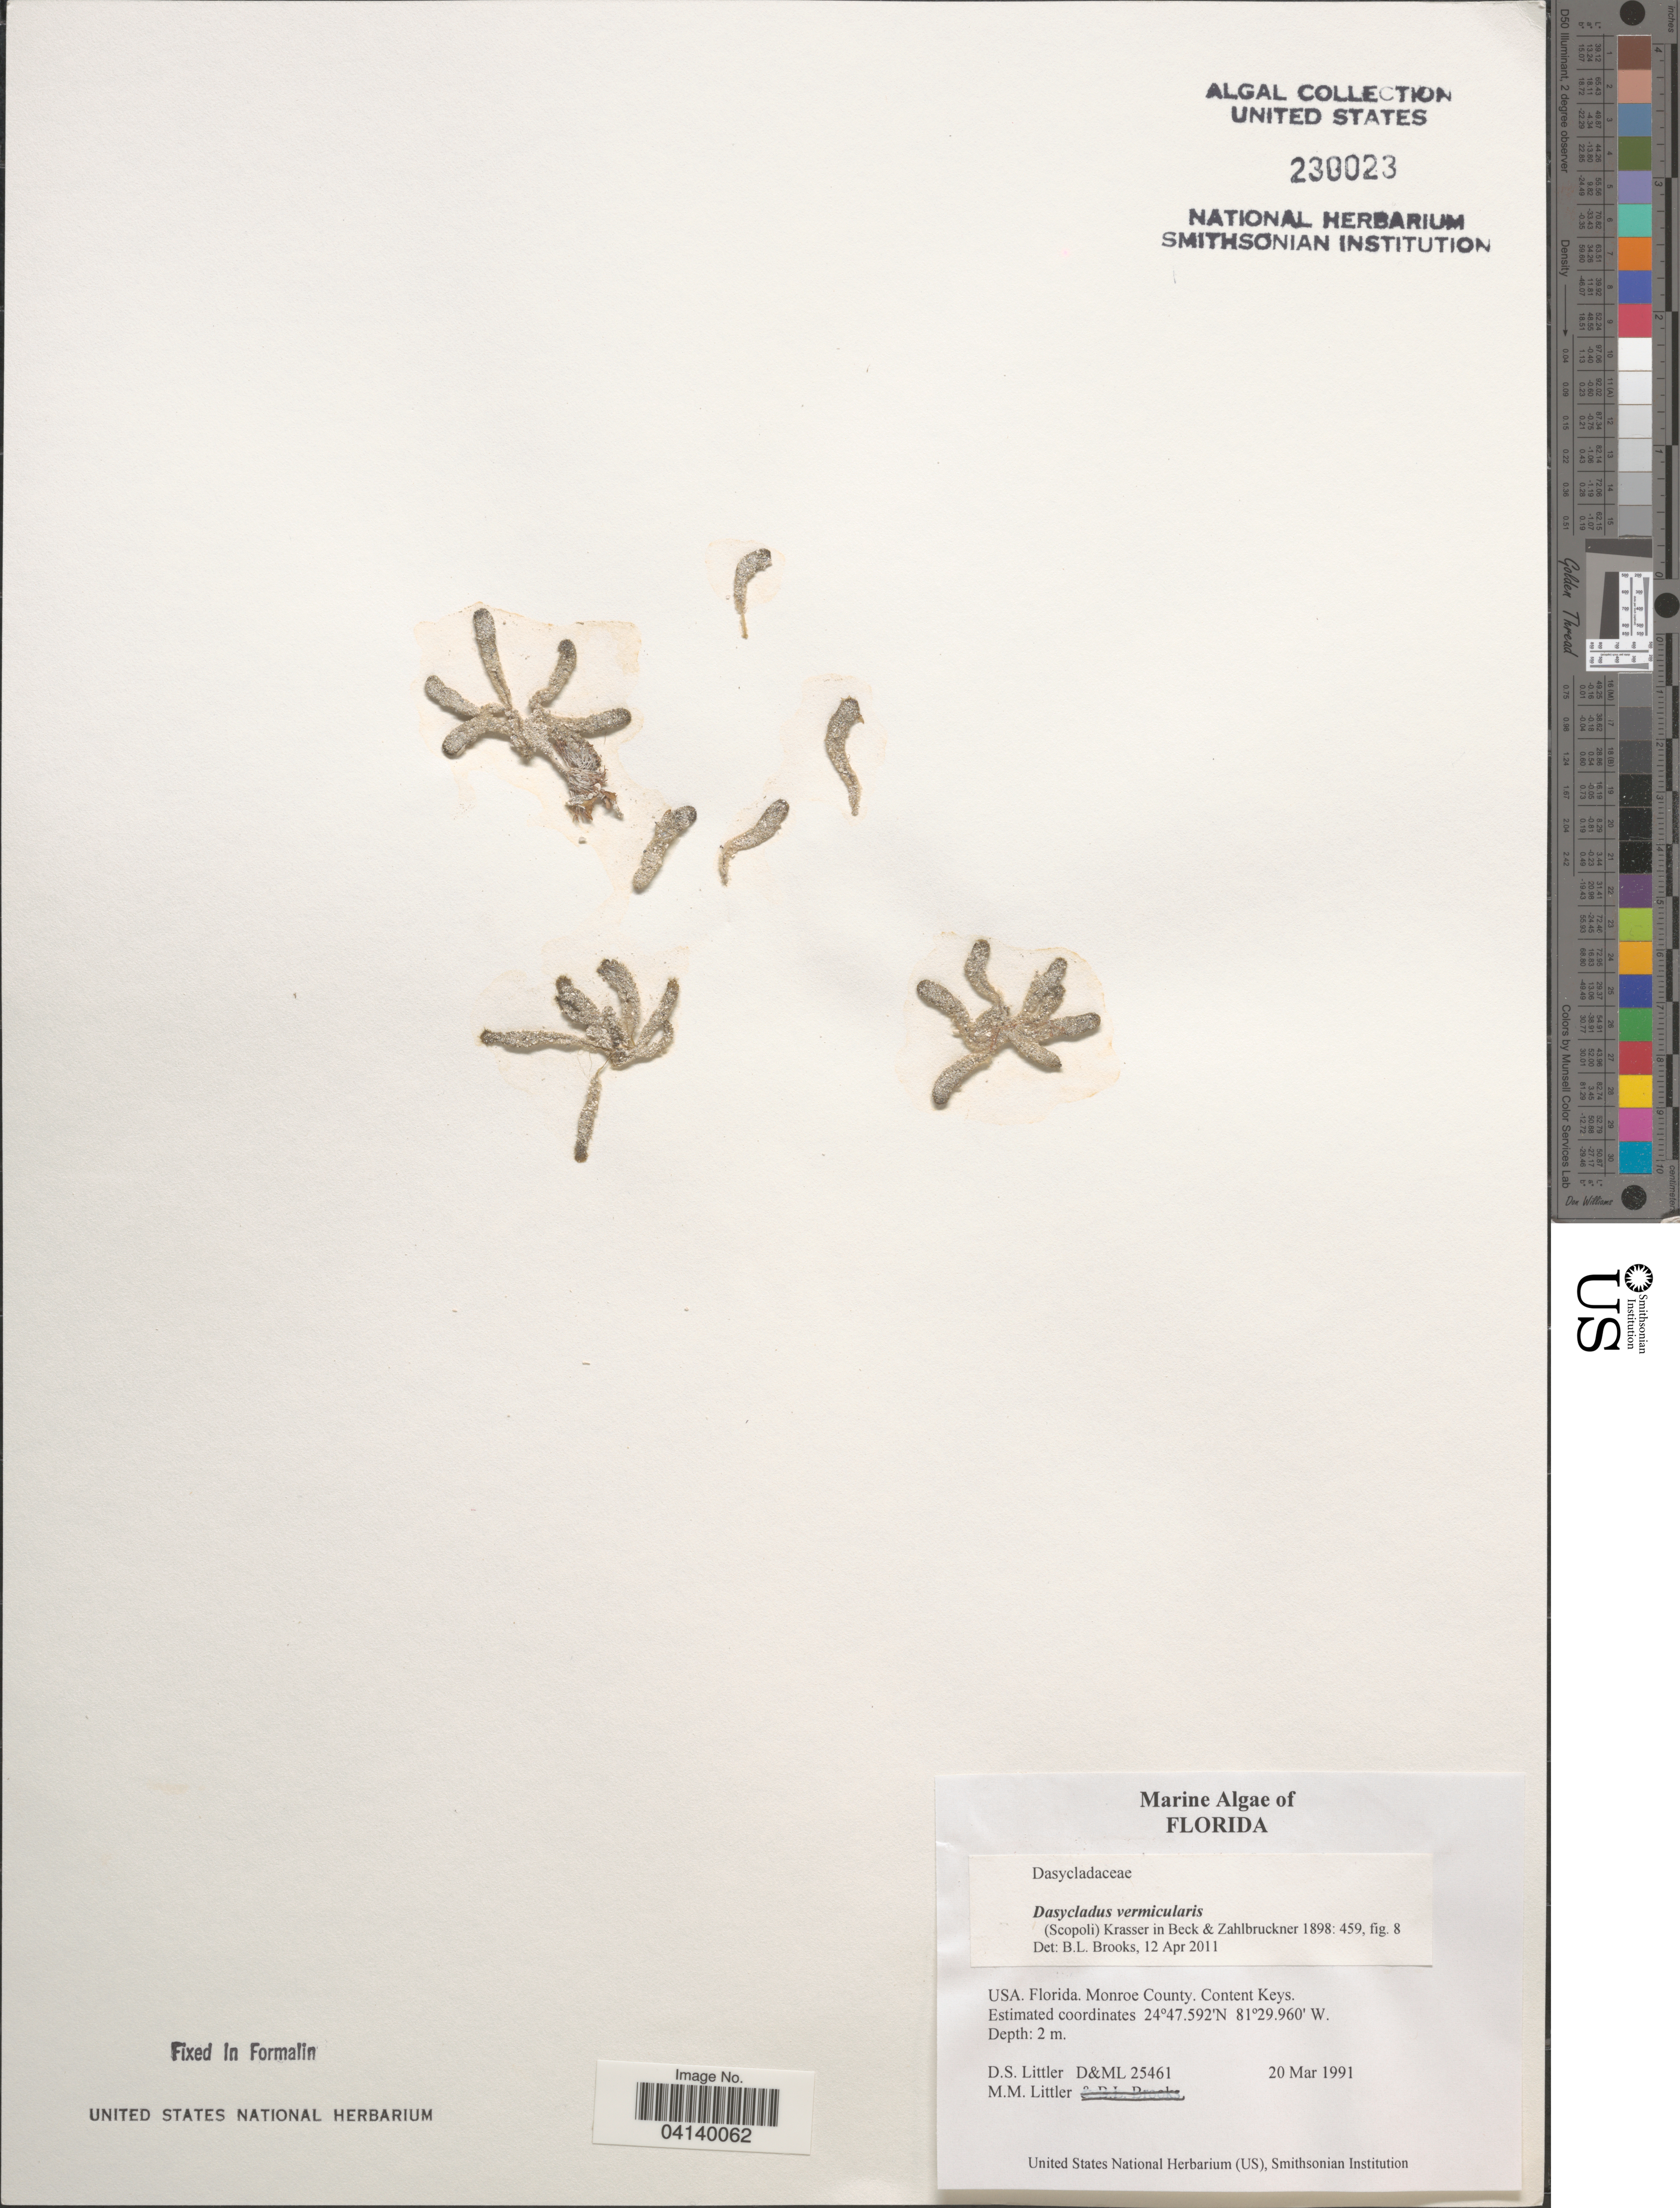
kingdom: Plantae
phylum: Chlorophyta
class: Ulvophyceae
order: Dasycladales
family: Dasycladaceae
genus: Dasycladus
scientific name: Dasycladus vermicularis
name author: (Scop.) Krasser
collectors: D. S. Littler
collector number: D&ML25461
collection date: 1991-03-20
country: United States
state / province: Florida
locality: Monroe County. Content Keys.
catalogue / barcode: US 230023